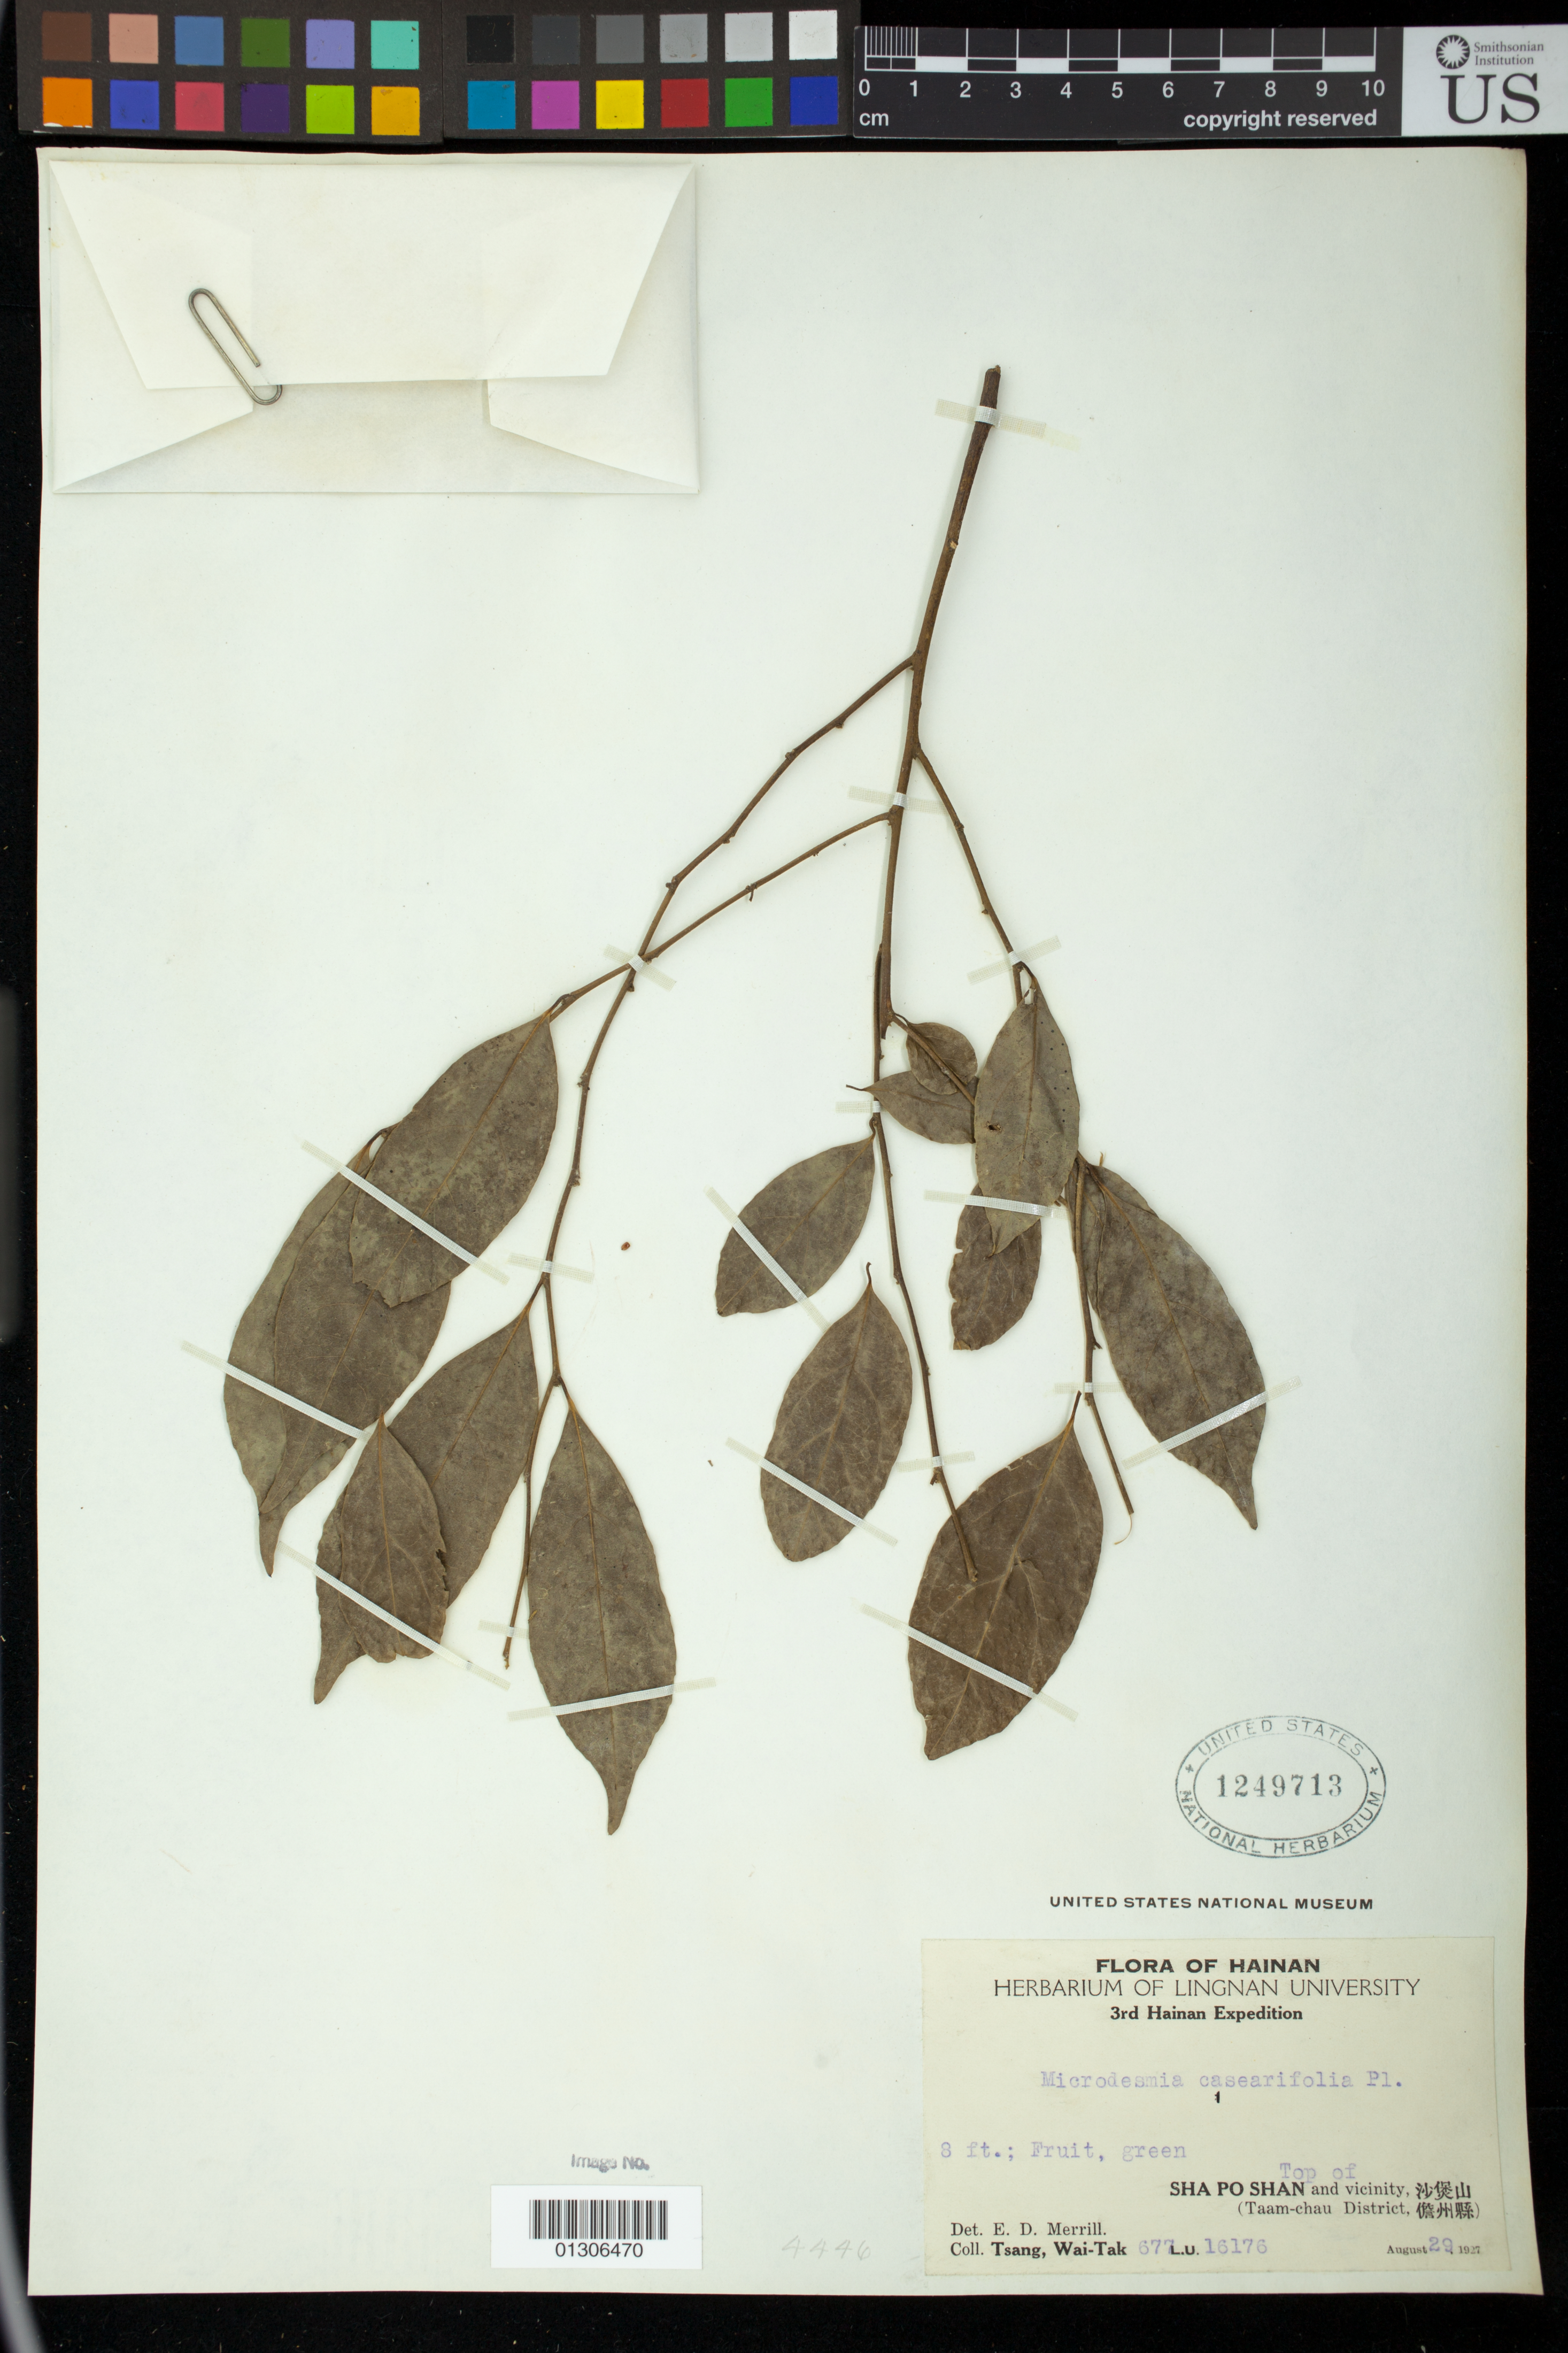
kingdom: Plantae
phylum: Tracheophyta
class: Magnoliopsida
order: Malpighiales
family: Pandaceae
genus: Microdesmis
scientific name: Microdesmis casearifolia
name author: Planch. & Hook.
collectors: W. T. Tsang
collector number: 677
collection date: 1927-08-29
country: China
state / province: Hainan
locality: Sha Po Shan and vicinity, Taam-chau District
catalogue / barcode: US 1249713